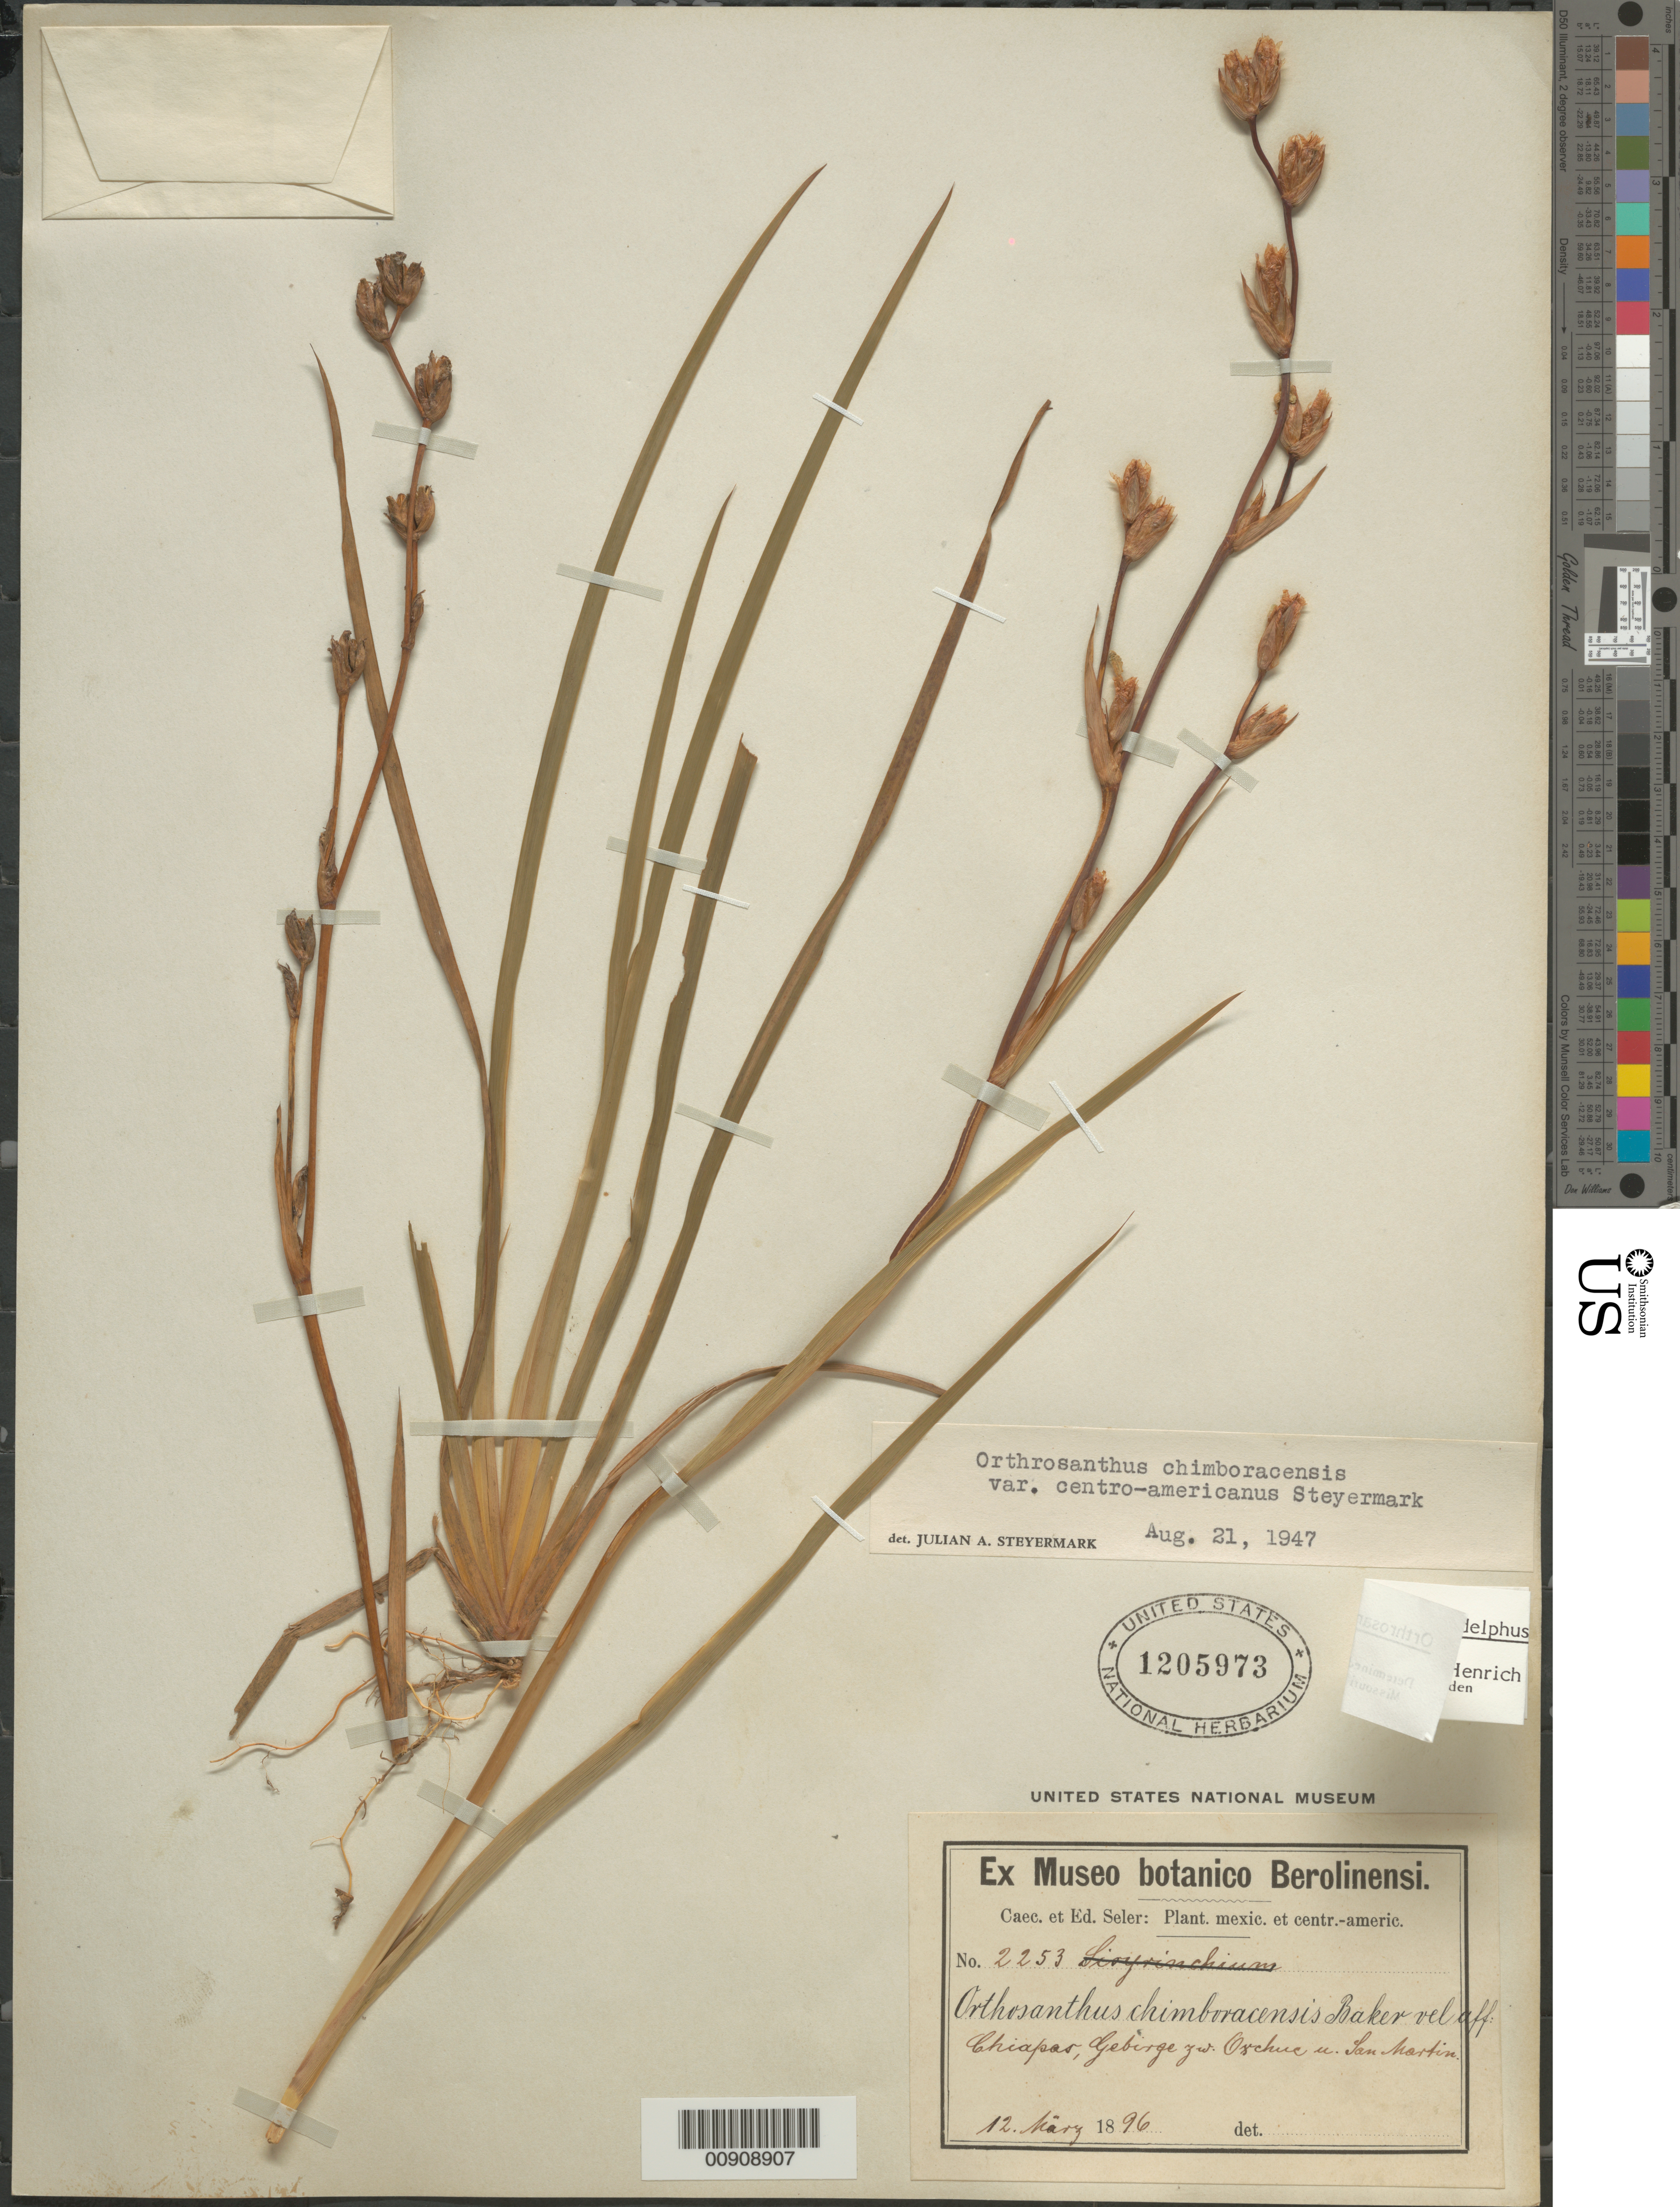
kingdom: Plantae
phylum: Tracheophyta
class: Liliopsida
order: Asparagales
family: Iridaceae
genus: Orthrosanthus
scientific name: Orthrosanthus monadelphus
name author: Ravenna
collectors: C. Seler & E. G. Seler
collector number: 2253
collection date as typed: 12 Mar 1896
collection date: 1896-03-12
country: Mexico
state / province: Chiapas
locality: Gebirge zw. Oxchuc n. San Martin.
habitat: Gebirge.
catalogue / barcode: US 1205973